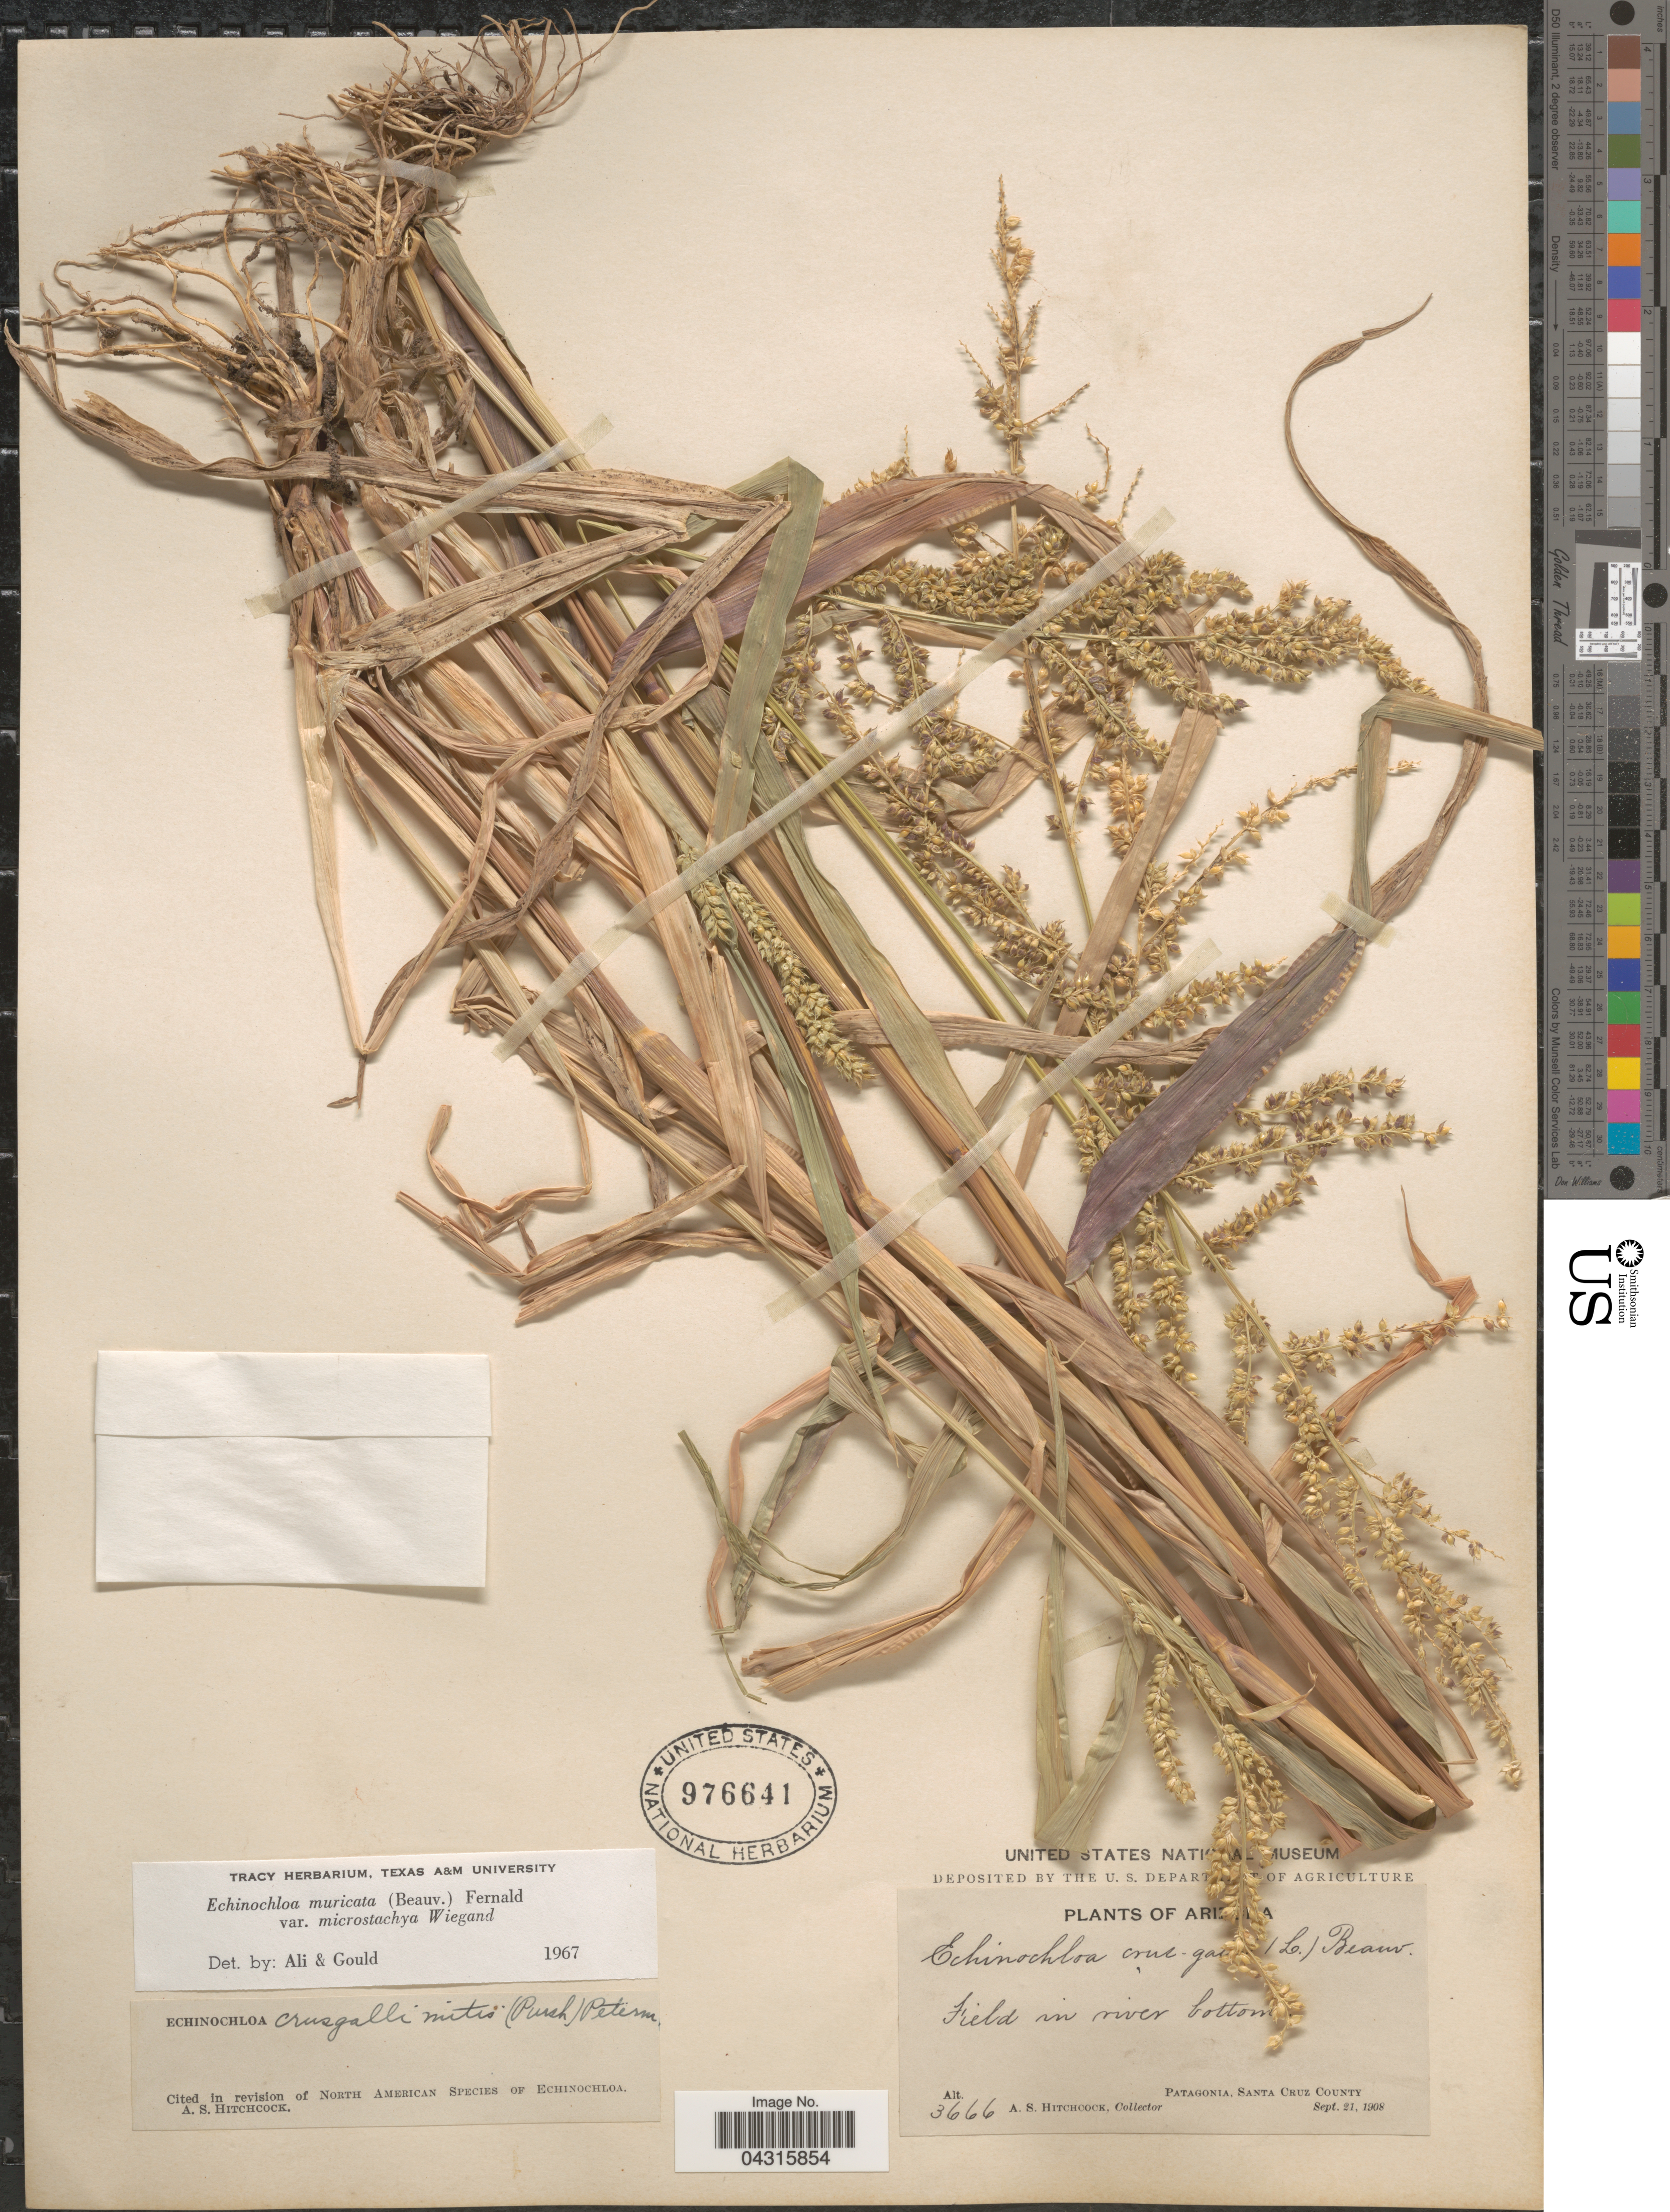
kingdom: Plantae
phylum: Tracheophyta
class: Liliopsida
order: Poales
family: Poaceae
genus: Echinochloa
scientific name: Echinochloa muricata var. microstachya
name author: Wiegand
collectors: A. S. Hitchcock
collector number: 3666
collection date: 1908-09-21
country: United States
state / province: Arizona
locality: Patagonia, Santa Cruz County.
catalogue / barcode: US 976641